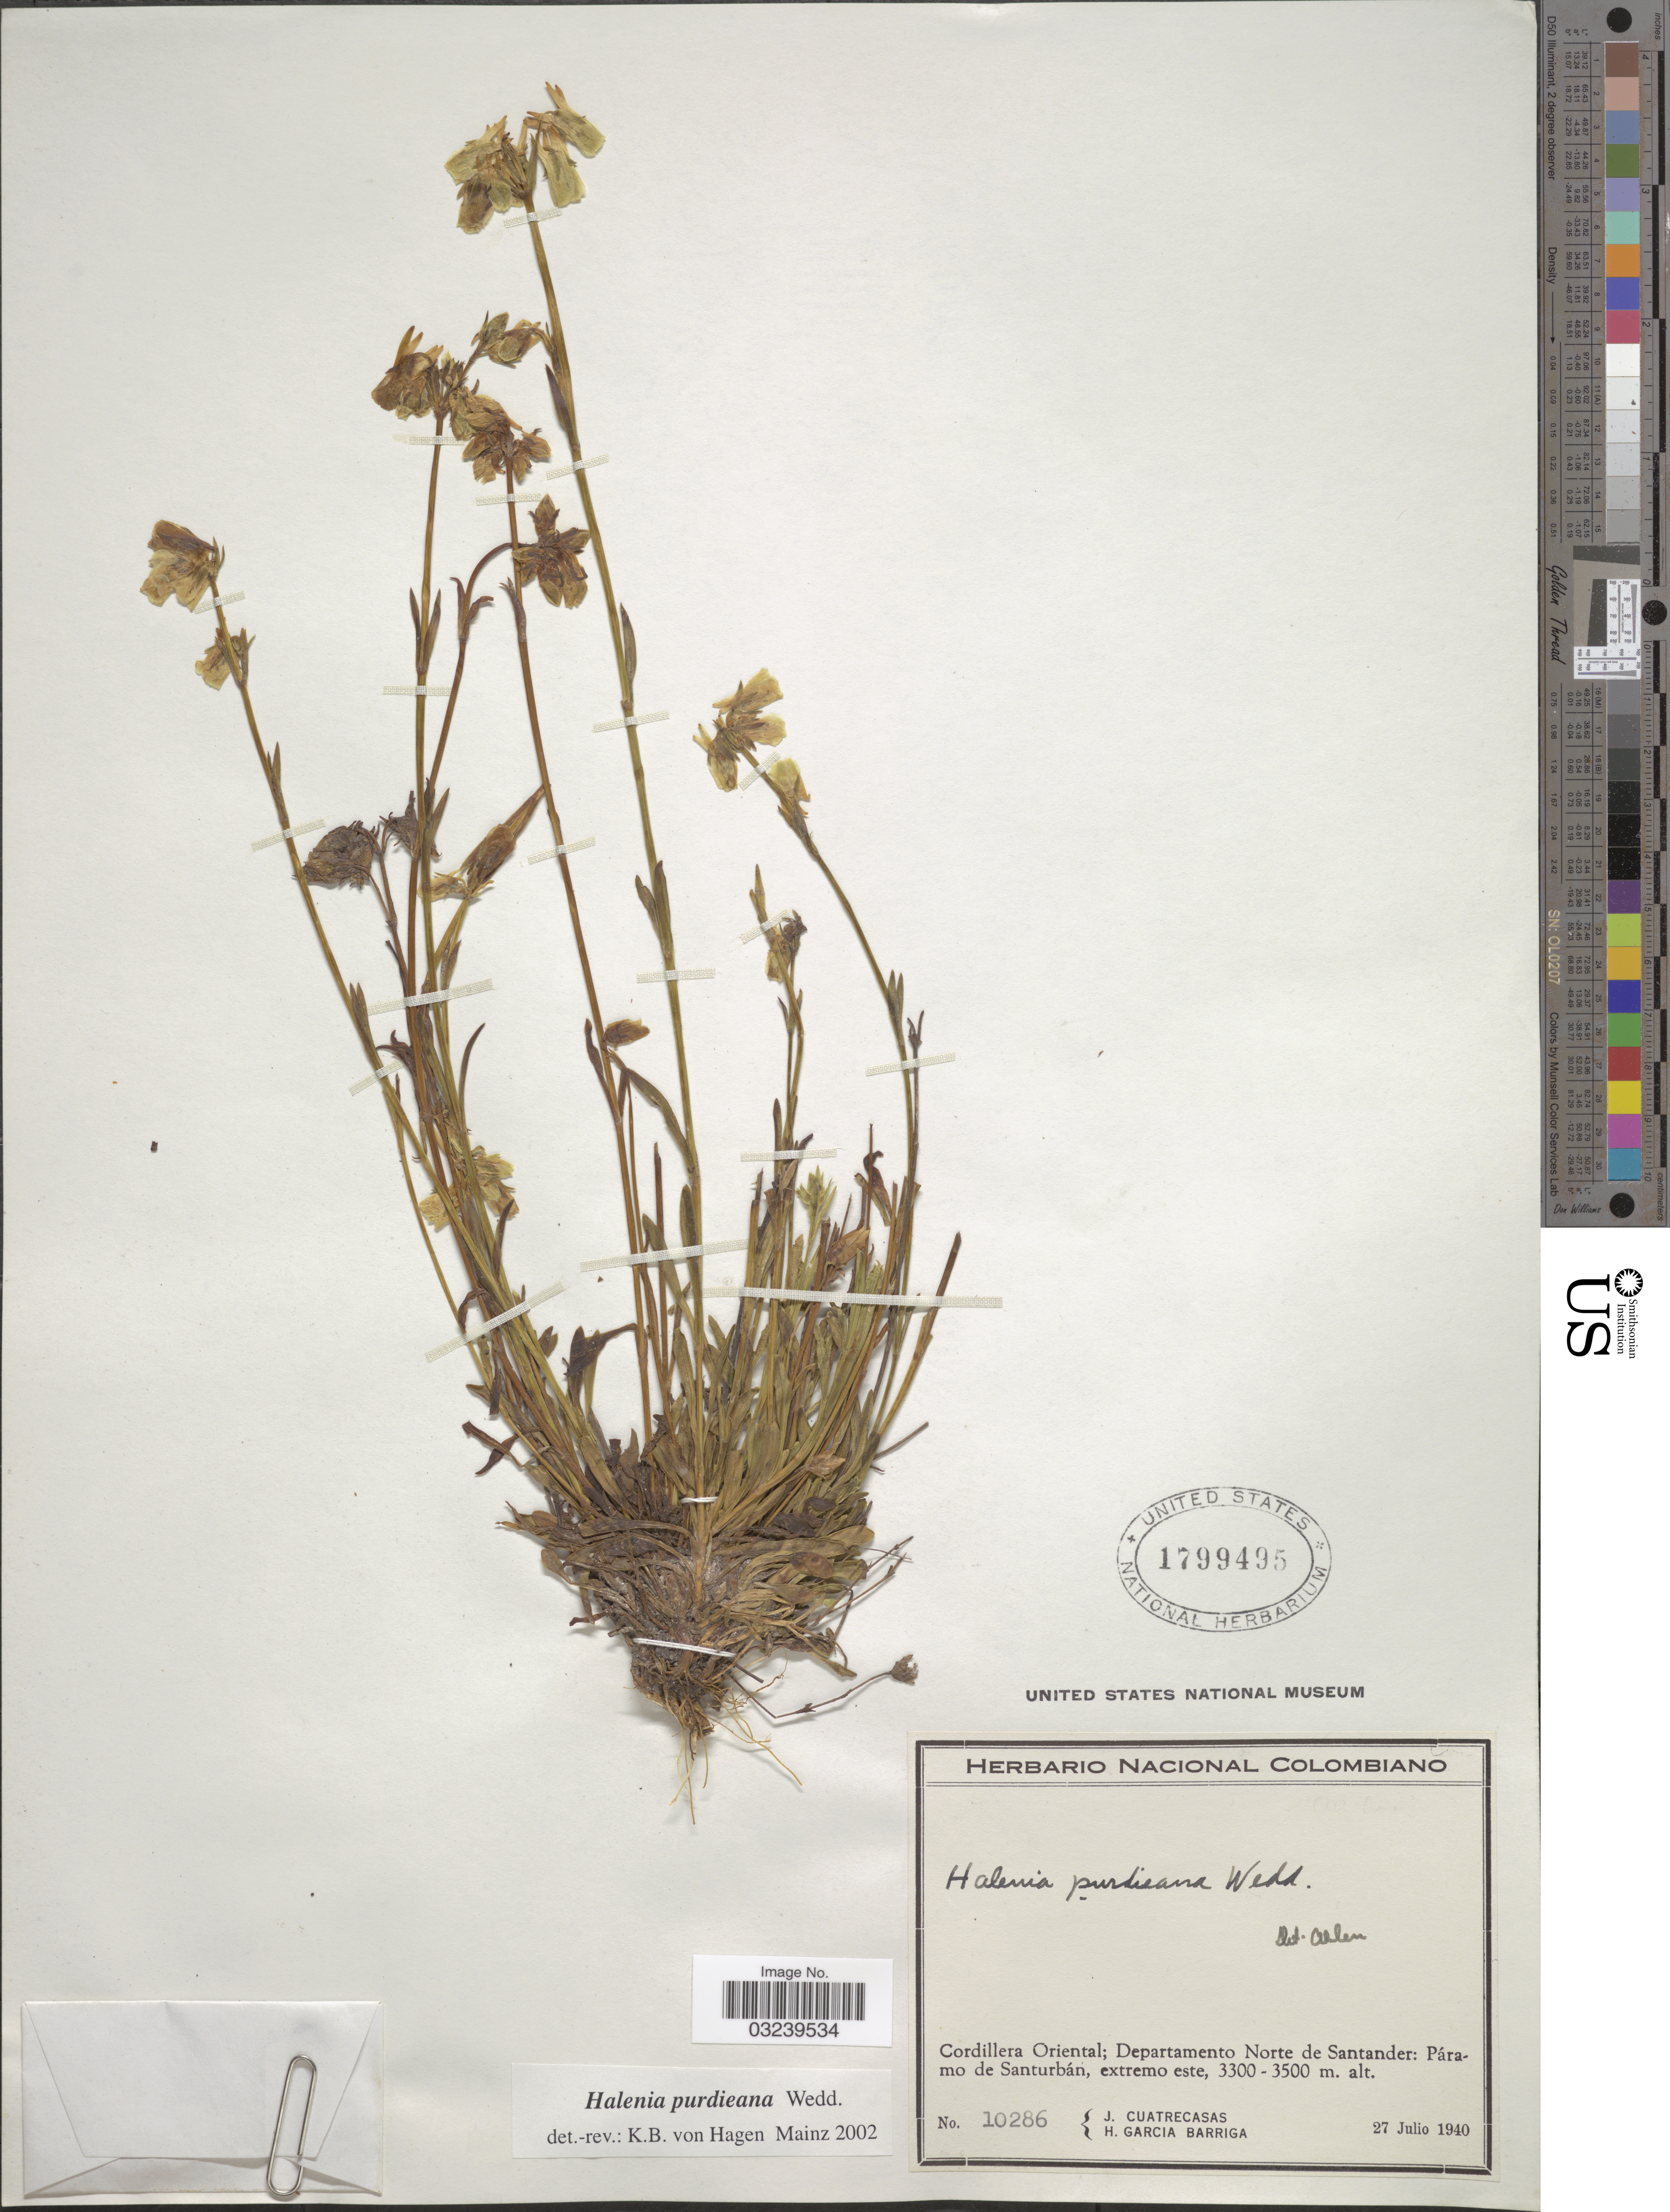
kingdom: Plantae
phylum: Tracheophyta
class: Magnoliopsida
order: Gentianales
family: Gentianaceae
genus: Halenia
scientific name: Halenia purdieana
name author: Wedd.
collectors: J. Cuatrecasas & H. García Barriga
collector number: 10286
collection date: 1940-07-27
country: Colombia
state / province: Norte de Santander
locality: Cordillera Oriental; Departamento Norte de Santander: Páramo de Santurbán, extremo este.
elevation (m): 3300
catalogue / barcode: US 1799495